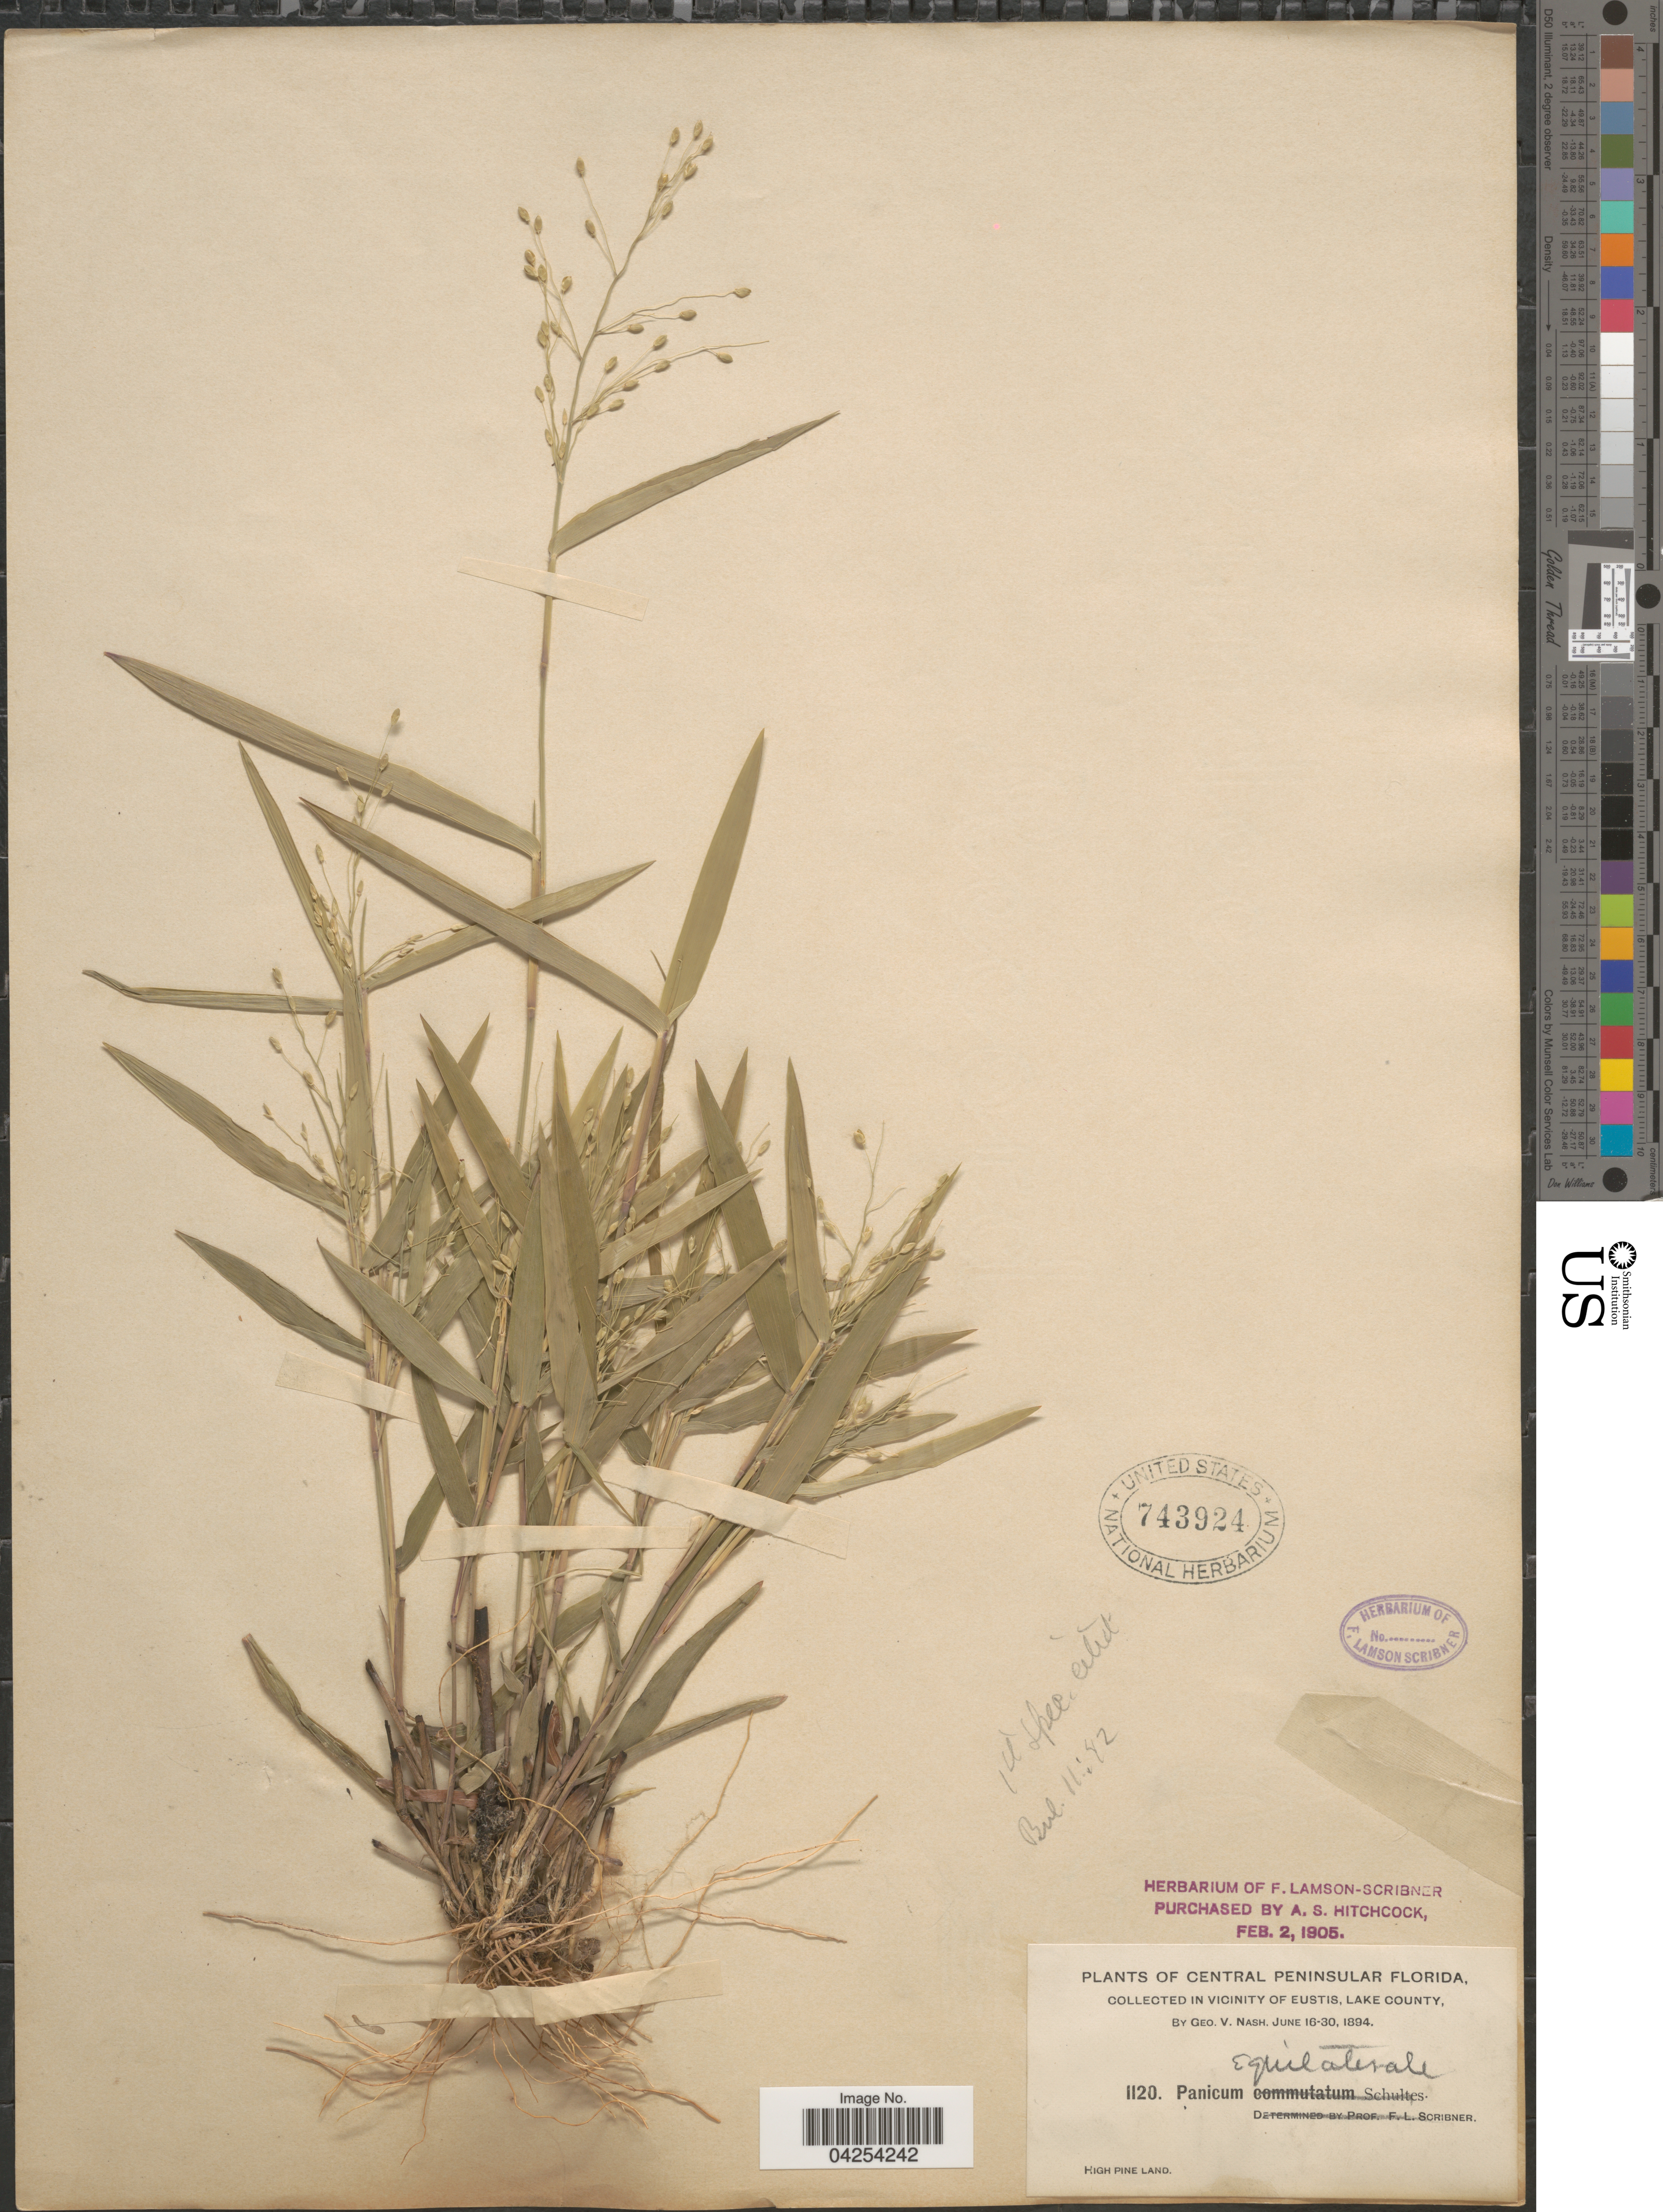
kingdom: Plantae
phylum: Tracheophyta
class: Liliopsida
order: Poales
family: Poaceae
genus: Dichanthelium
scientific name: Dichanthelium commutatum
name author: (Schult.) Gould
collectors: G. V. Nash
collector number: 1120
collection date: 1894-06-16/1894-06-30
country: United States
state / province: Florida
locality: Central Peninsular Florida, in vicinity of Eustis, Lake County.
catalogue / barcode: US 743924